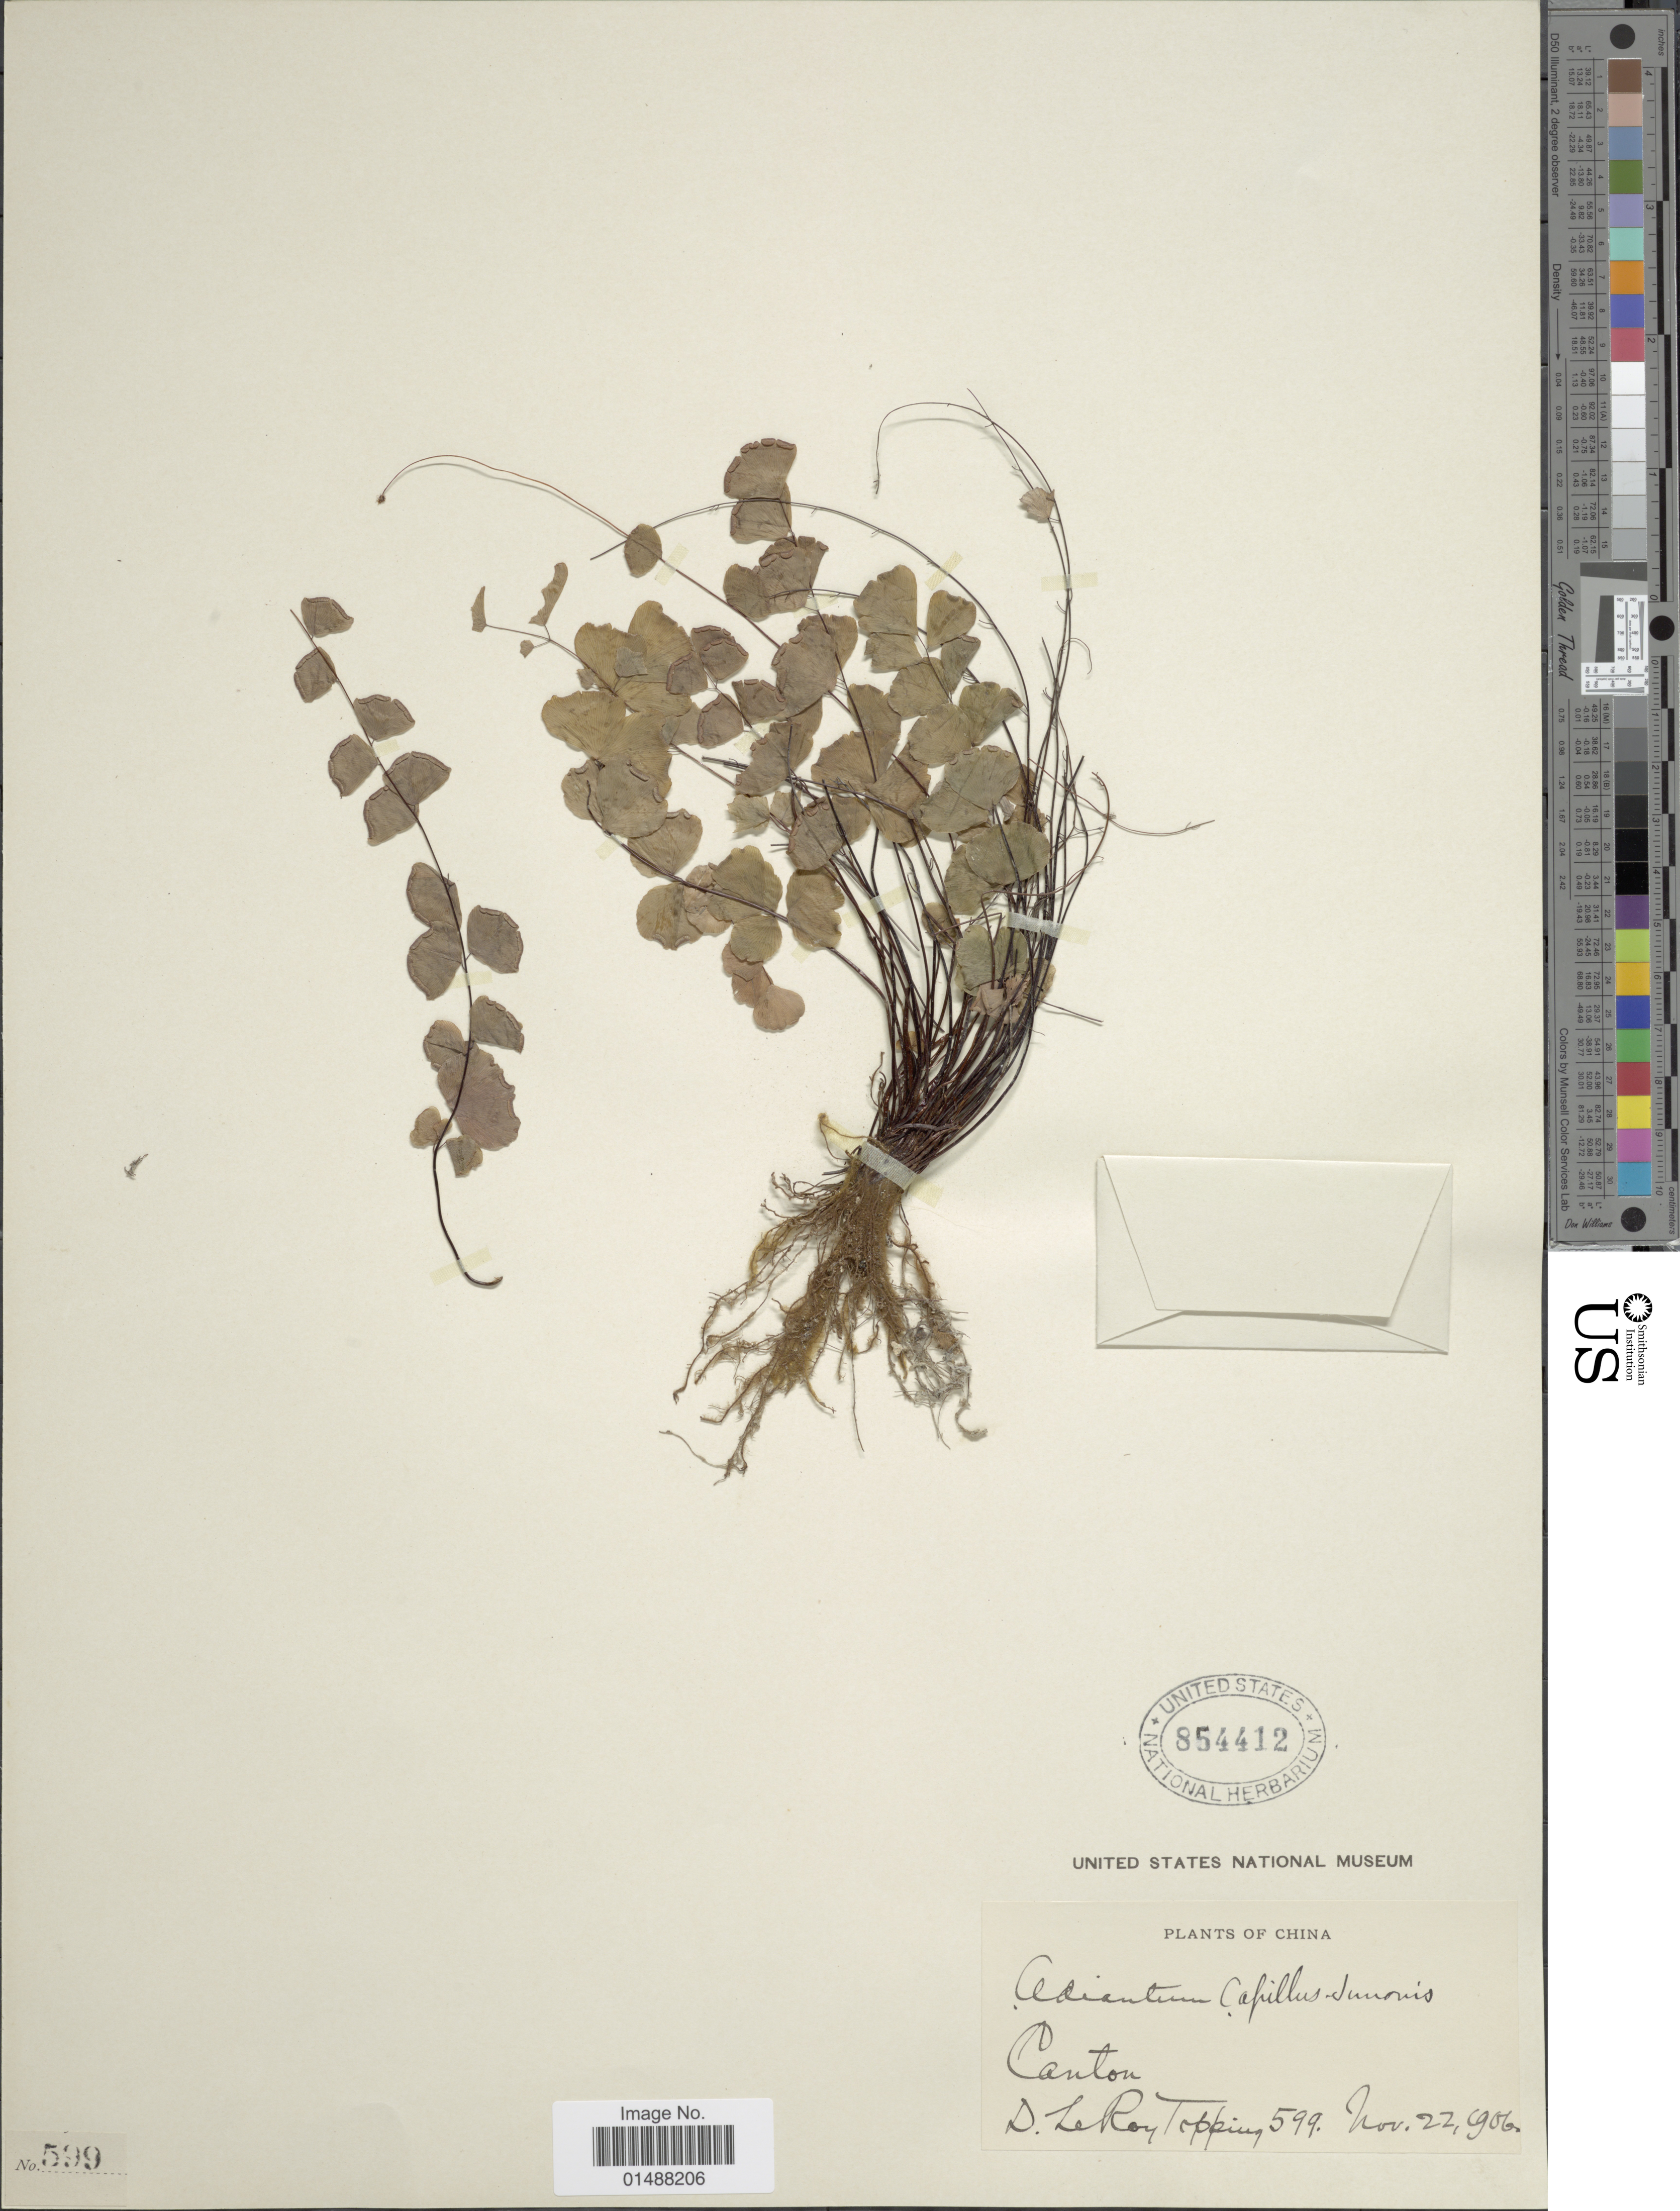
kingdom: Plantae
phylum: Tracheophyta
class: Polypodiopsida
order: Polypodiales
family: Pteridaceae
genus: Adiantum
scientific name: Adiantum capillus-junonis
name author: Rupr.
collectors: D. L. Topping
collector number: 599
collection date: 1906-11-22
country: China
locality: Canton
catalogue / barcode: US 854412